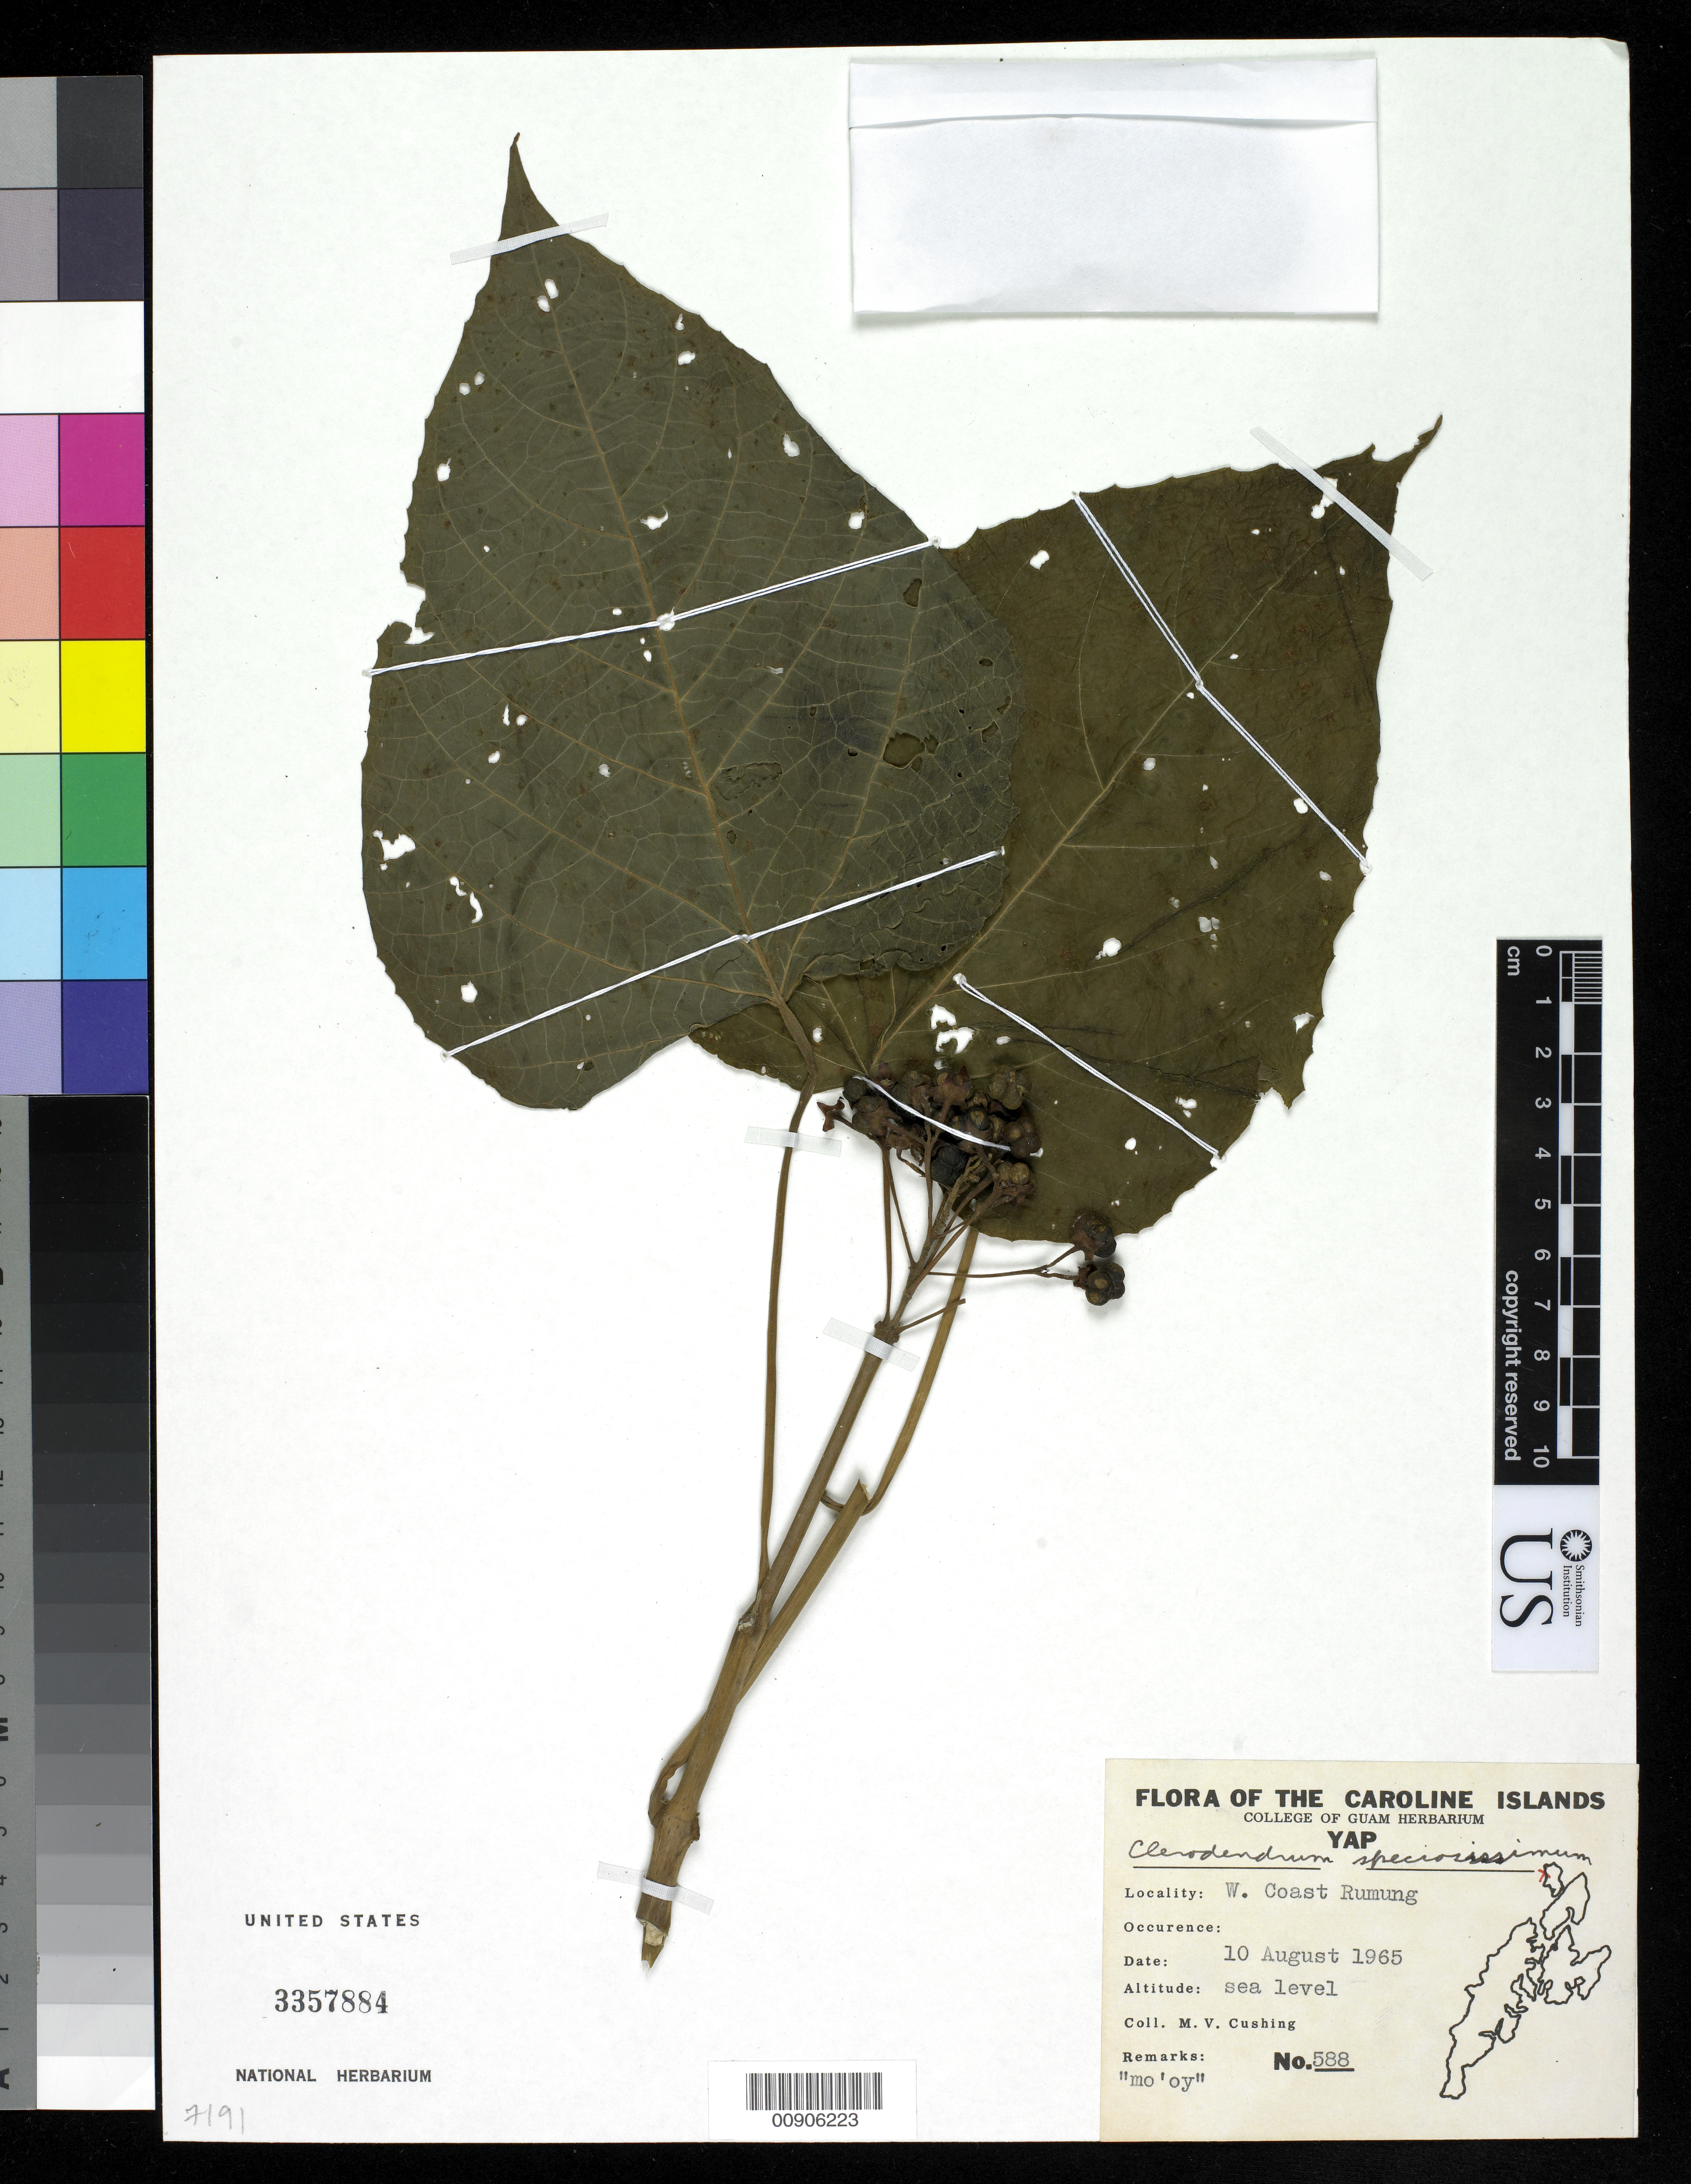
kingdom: Plantae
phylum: Tracheophyta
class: Magnoliopsida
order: Lamiales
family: Lamiaceae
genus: Clerodendrum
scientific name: Clerodendrum speciosissimum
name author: Drapiez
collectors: M. V. Cushing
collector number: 588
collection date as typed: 10 Aug 1965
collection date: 1965-08-10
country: Micronesia, Federated States of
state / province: Yap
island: Rumung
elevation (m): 0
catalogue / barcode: US 3357884